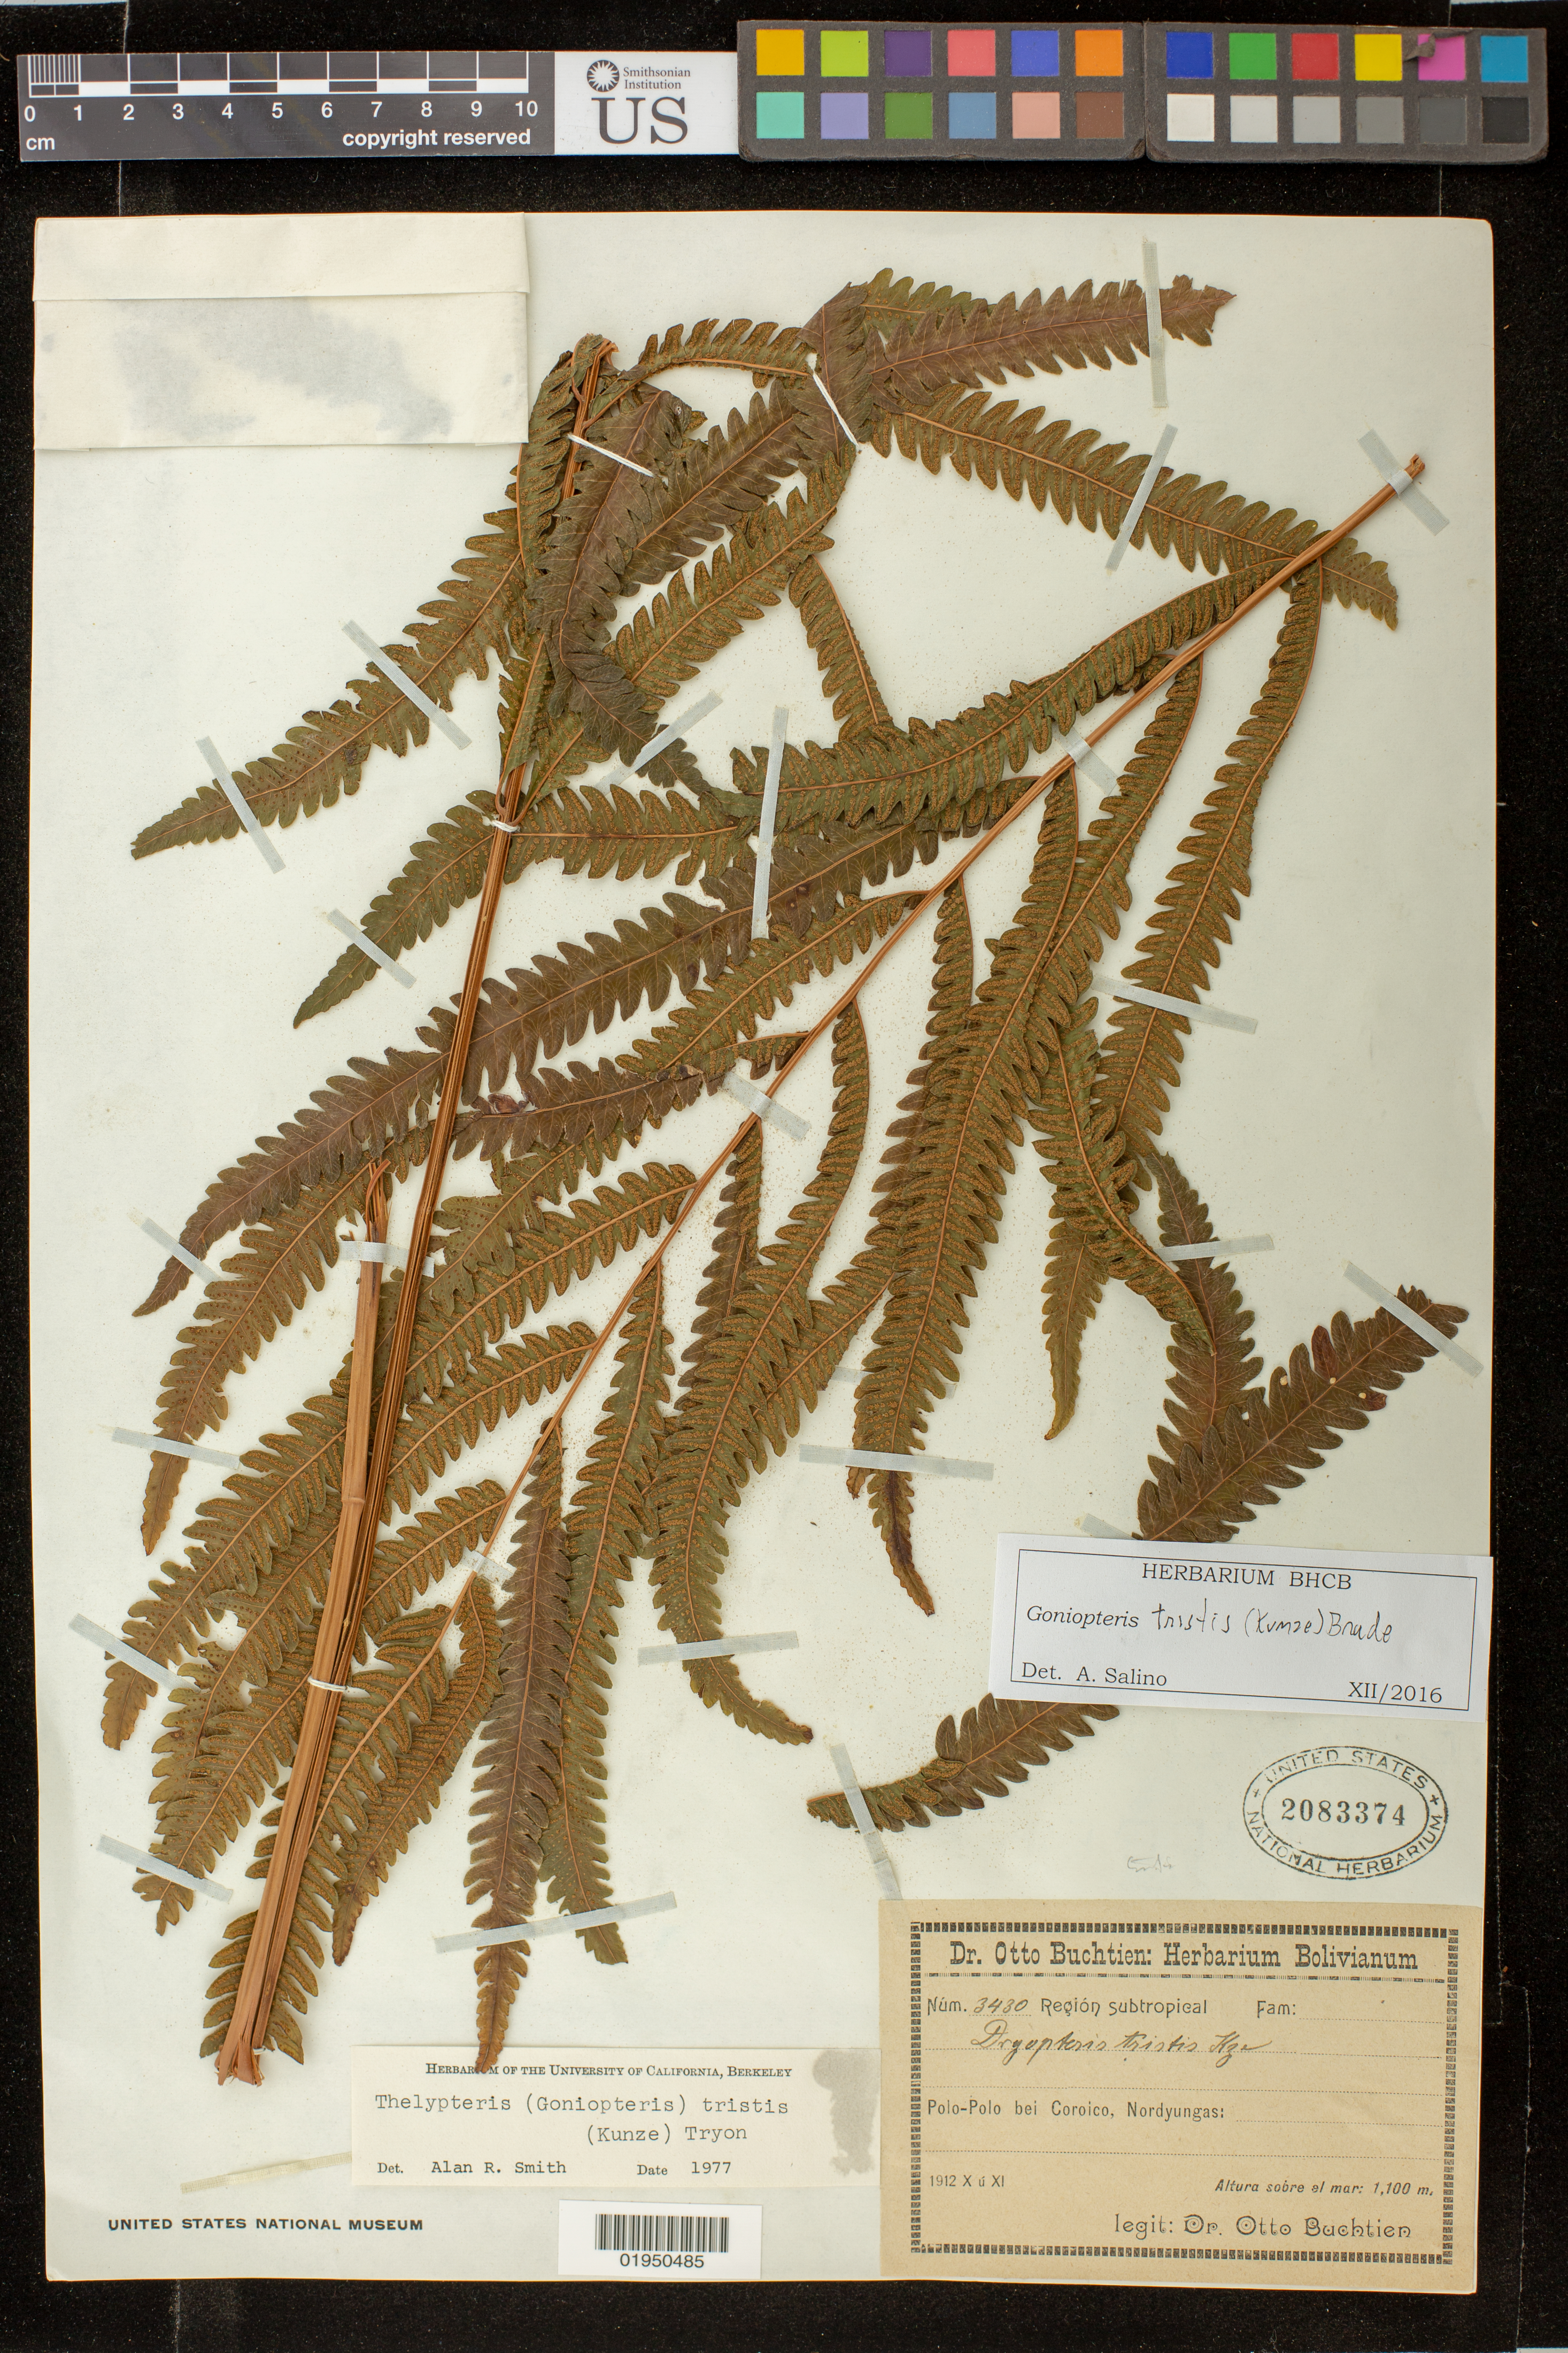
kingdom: Plantae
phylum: Tracheophyta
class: Polypodiopsida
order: Polypodiales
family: Thelypteridaceae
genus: Goniopteris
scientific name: Goniopteris tristis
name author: (Kuntze) Brade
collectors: O. Buchtien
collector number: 3430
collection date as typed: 1912 X u XI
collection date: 1912-10/1912-11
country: Bolivia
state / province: La Paz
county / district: Nor Yungas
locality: Polo-Polo bei Coroico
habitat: Subtropical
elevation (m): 1100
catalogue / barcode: US 2083374